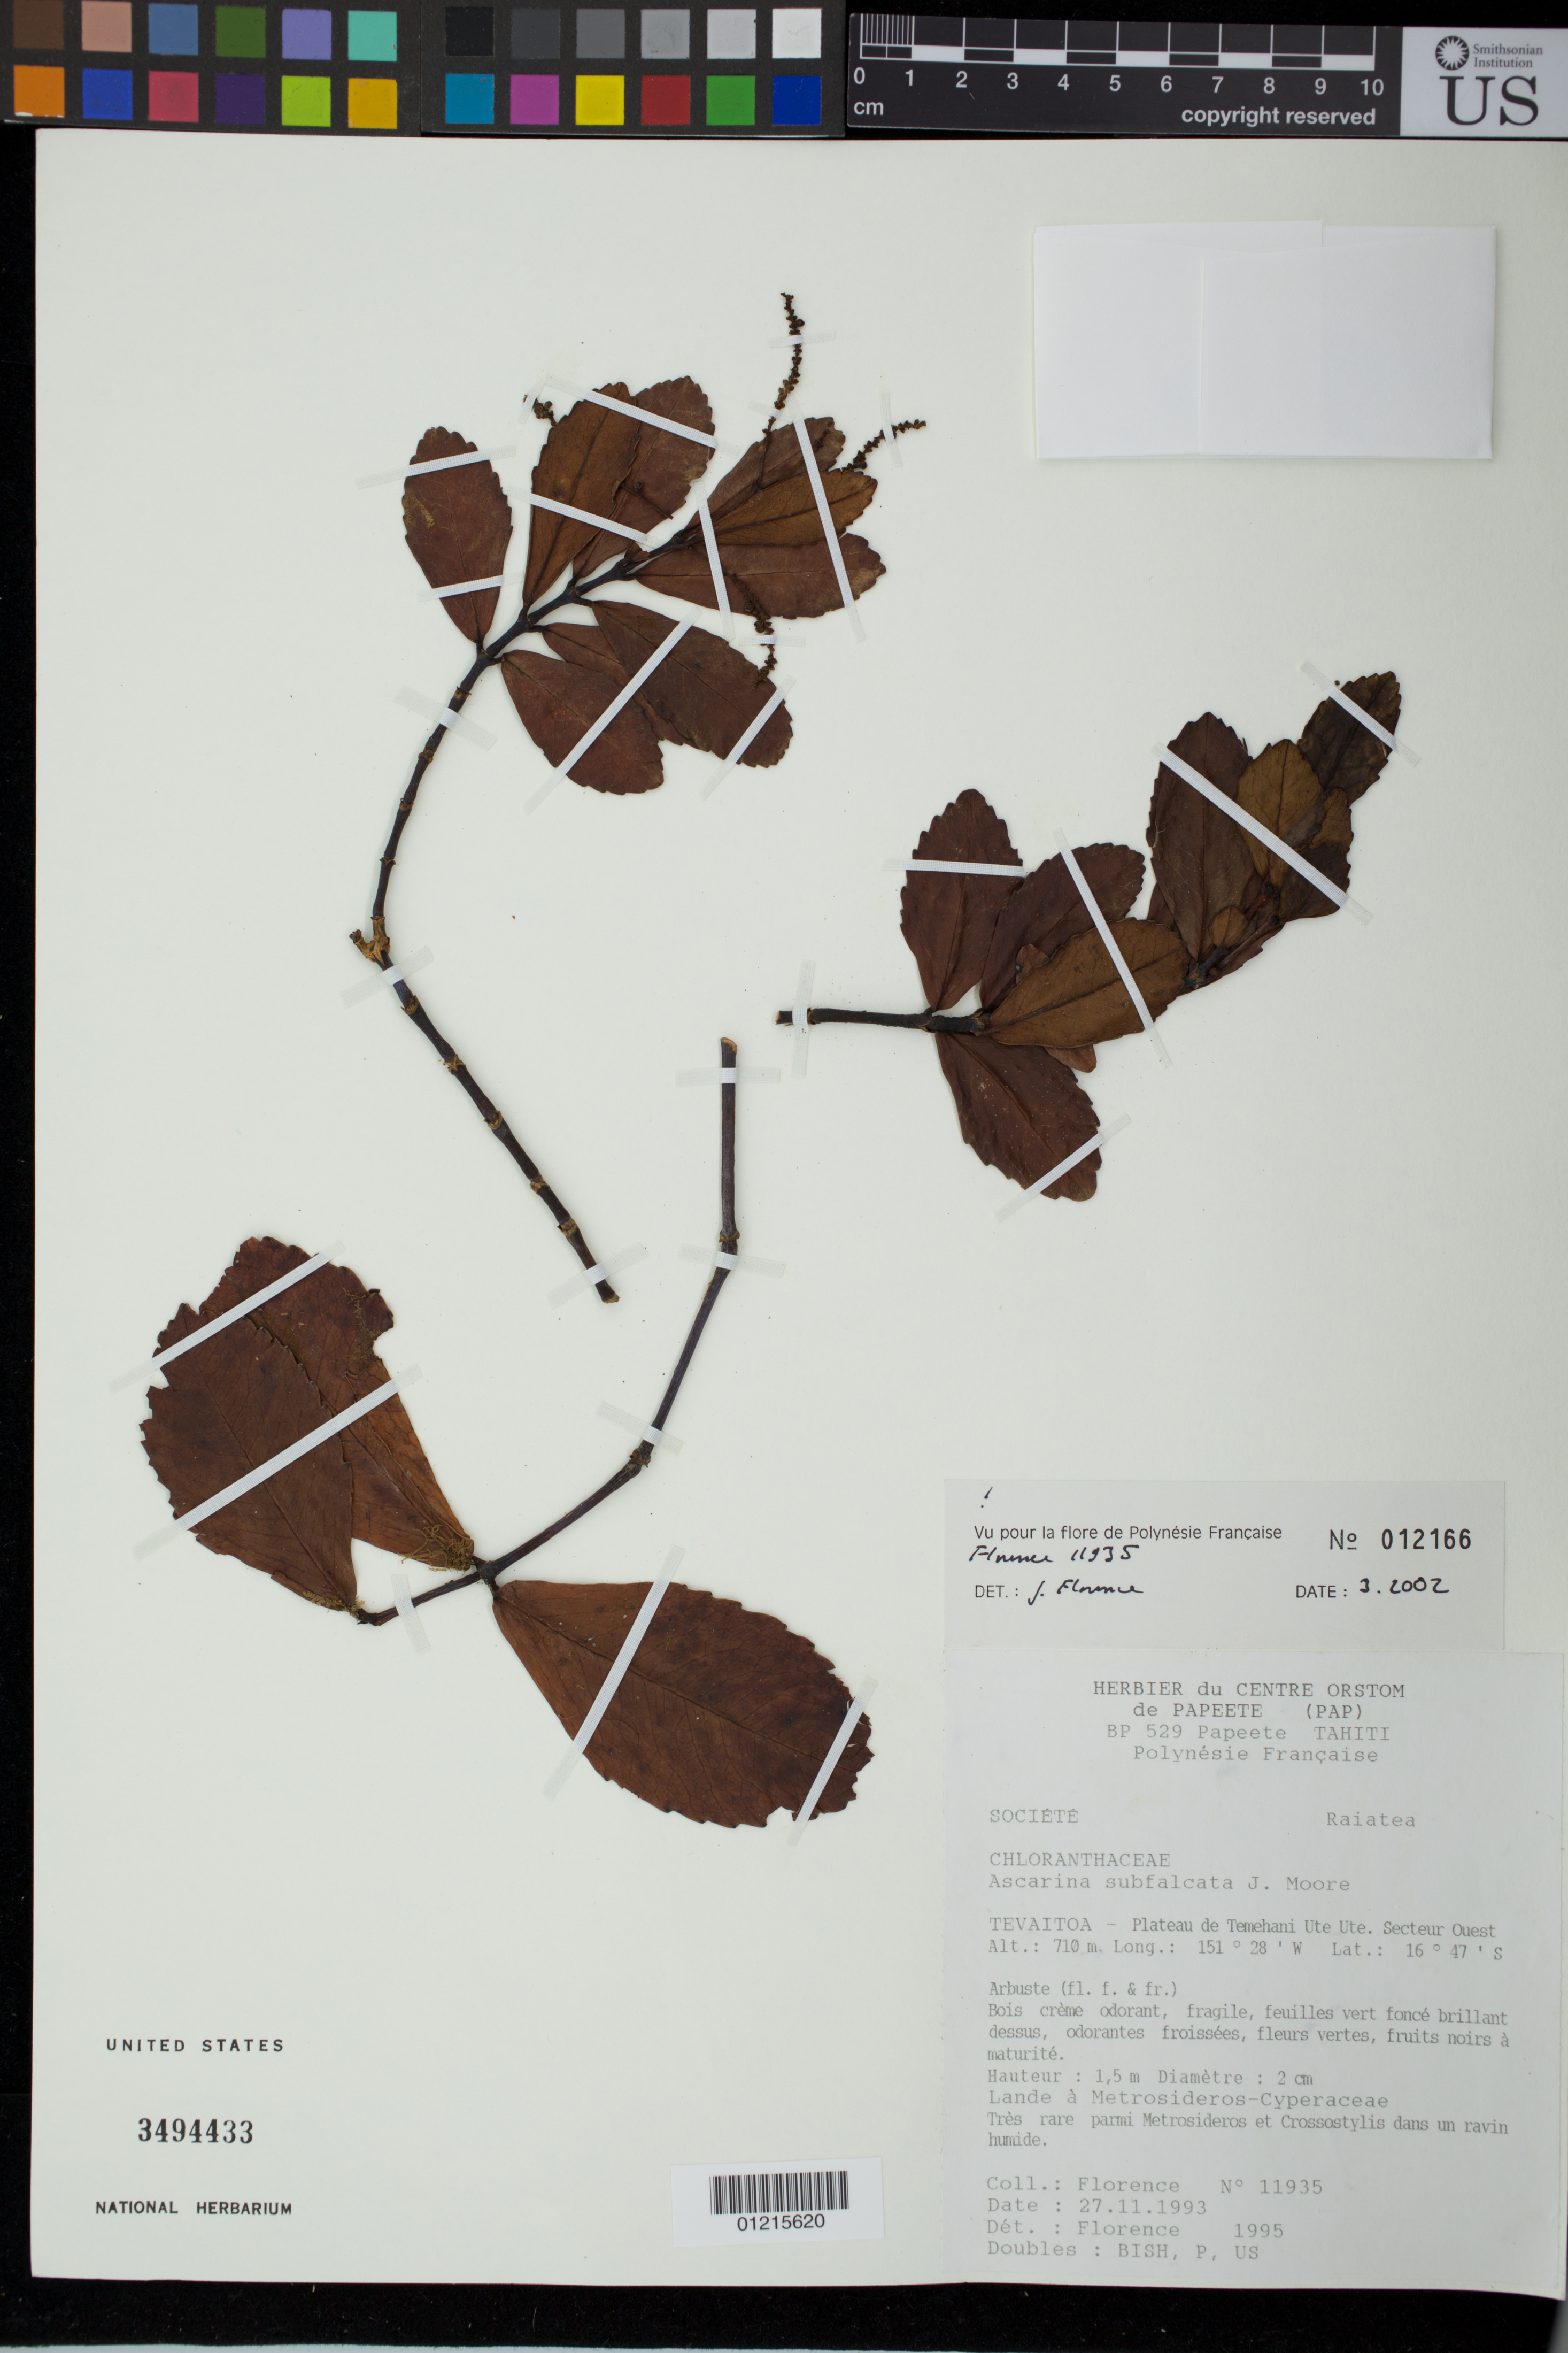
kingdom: Plantae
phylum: Tracheophyta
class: Magnoliopsida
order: Chloranthales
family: Chloranthaceae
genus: Ascarina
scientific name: Ascarina subfalcata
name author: J.W. Moore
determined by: Florence, J.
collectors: J. Florence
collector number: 11935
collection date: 1993-11-27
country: French Polynesia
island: Raiatea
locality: Tevaitoa - Plateau de Temehani Ute Ute. Secteur Ouest.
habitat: Ravin humide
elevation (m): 710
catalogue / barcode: US 3494433